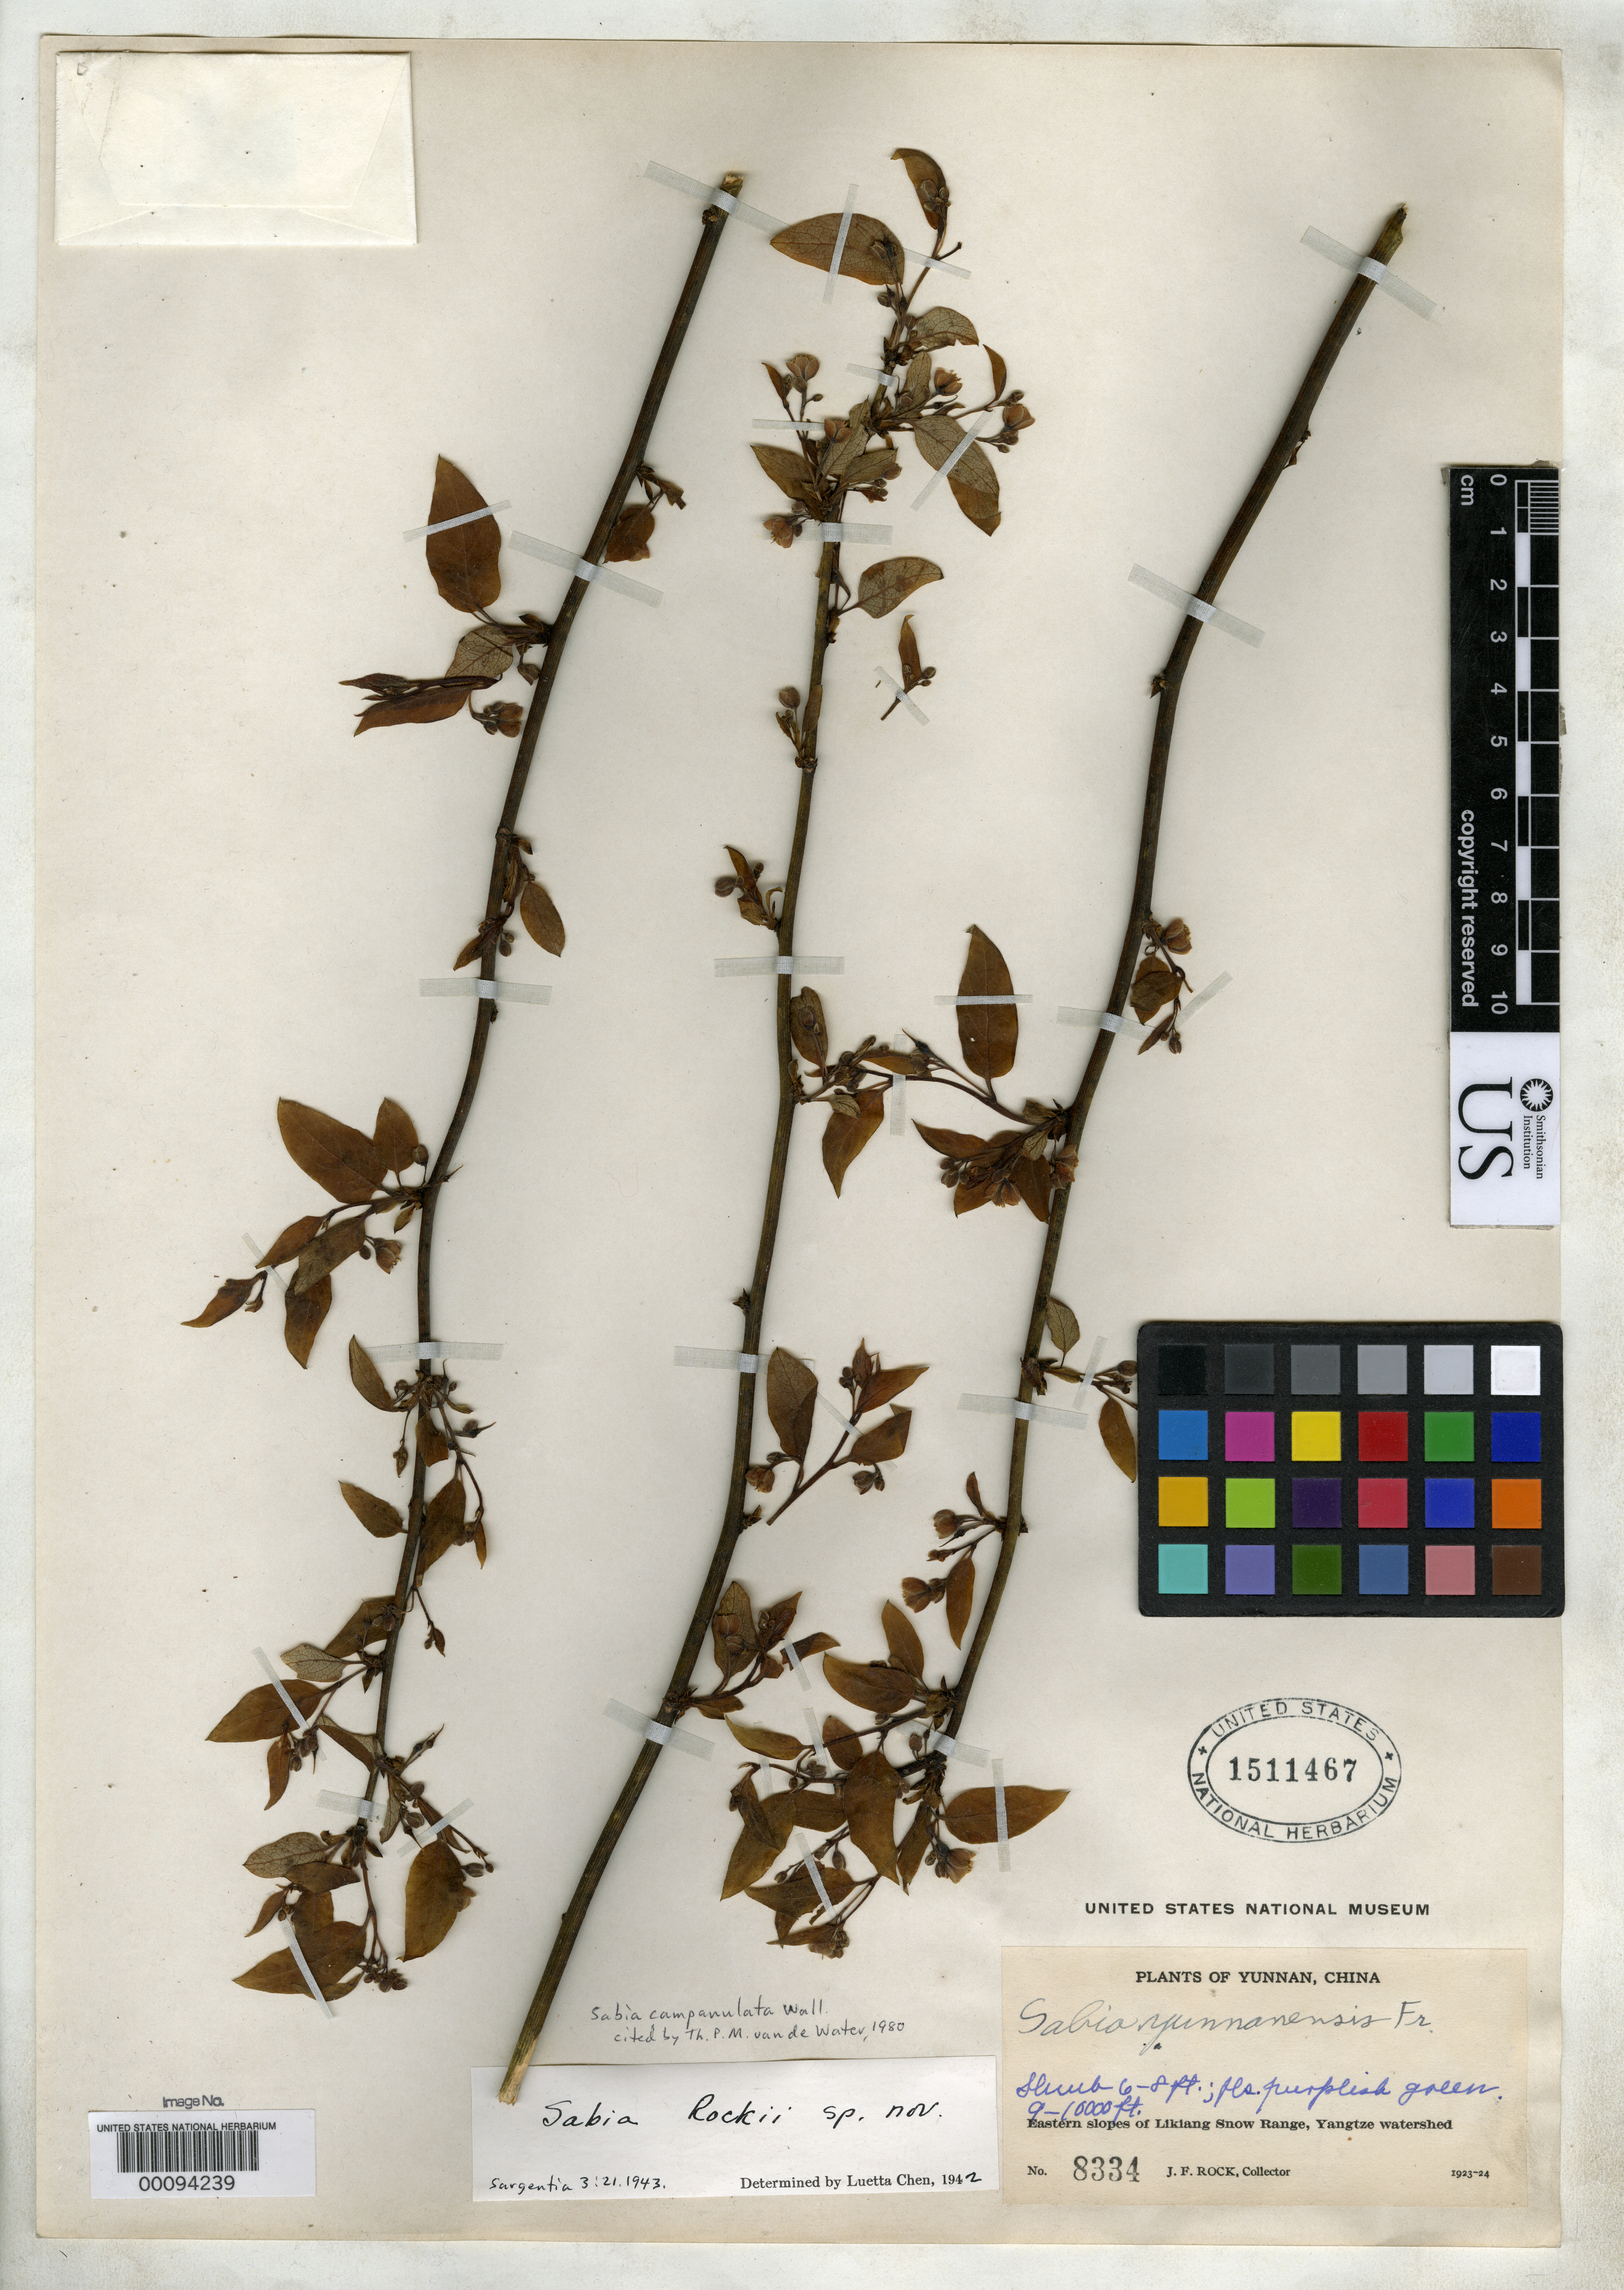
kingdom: Plantae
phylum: Tracheophyta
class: Magnoliopsida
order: Proteales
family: Sabiaceae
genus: Sabia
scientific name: Sabia rockii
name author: Luetta Chen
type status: Isotype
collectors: J. F. Rock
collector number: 8334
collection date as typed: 1923 to -- --- 1924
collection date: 1923/1924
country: China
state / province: Yunnan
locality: Likiang snow range, Yangtze watershed.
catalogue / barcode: US 1511467